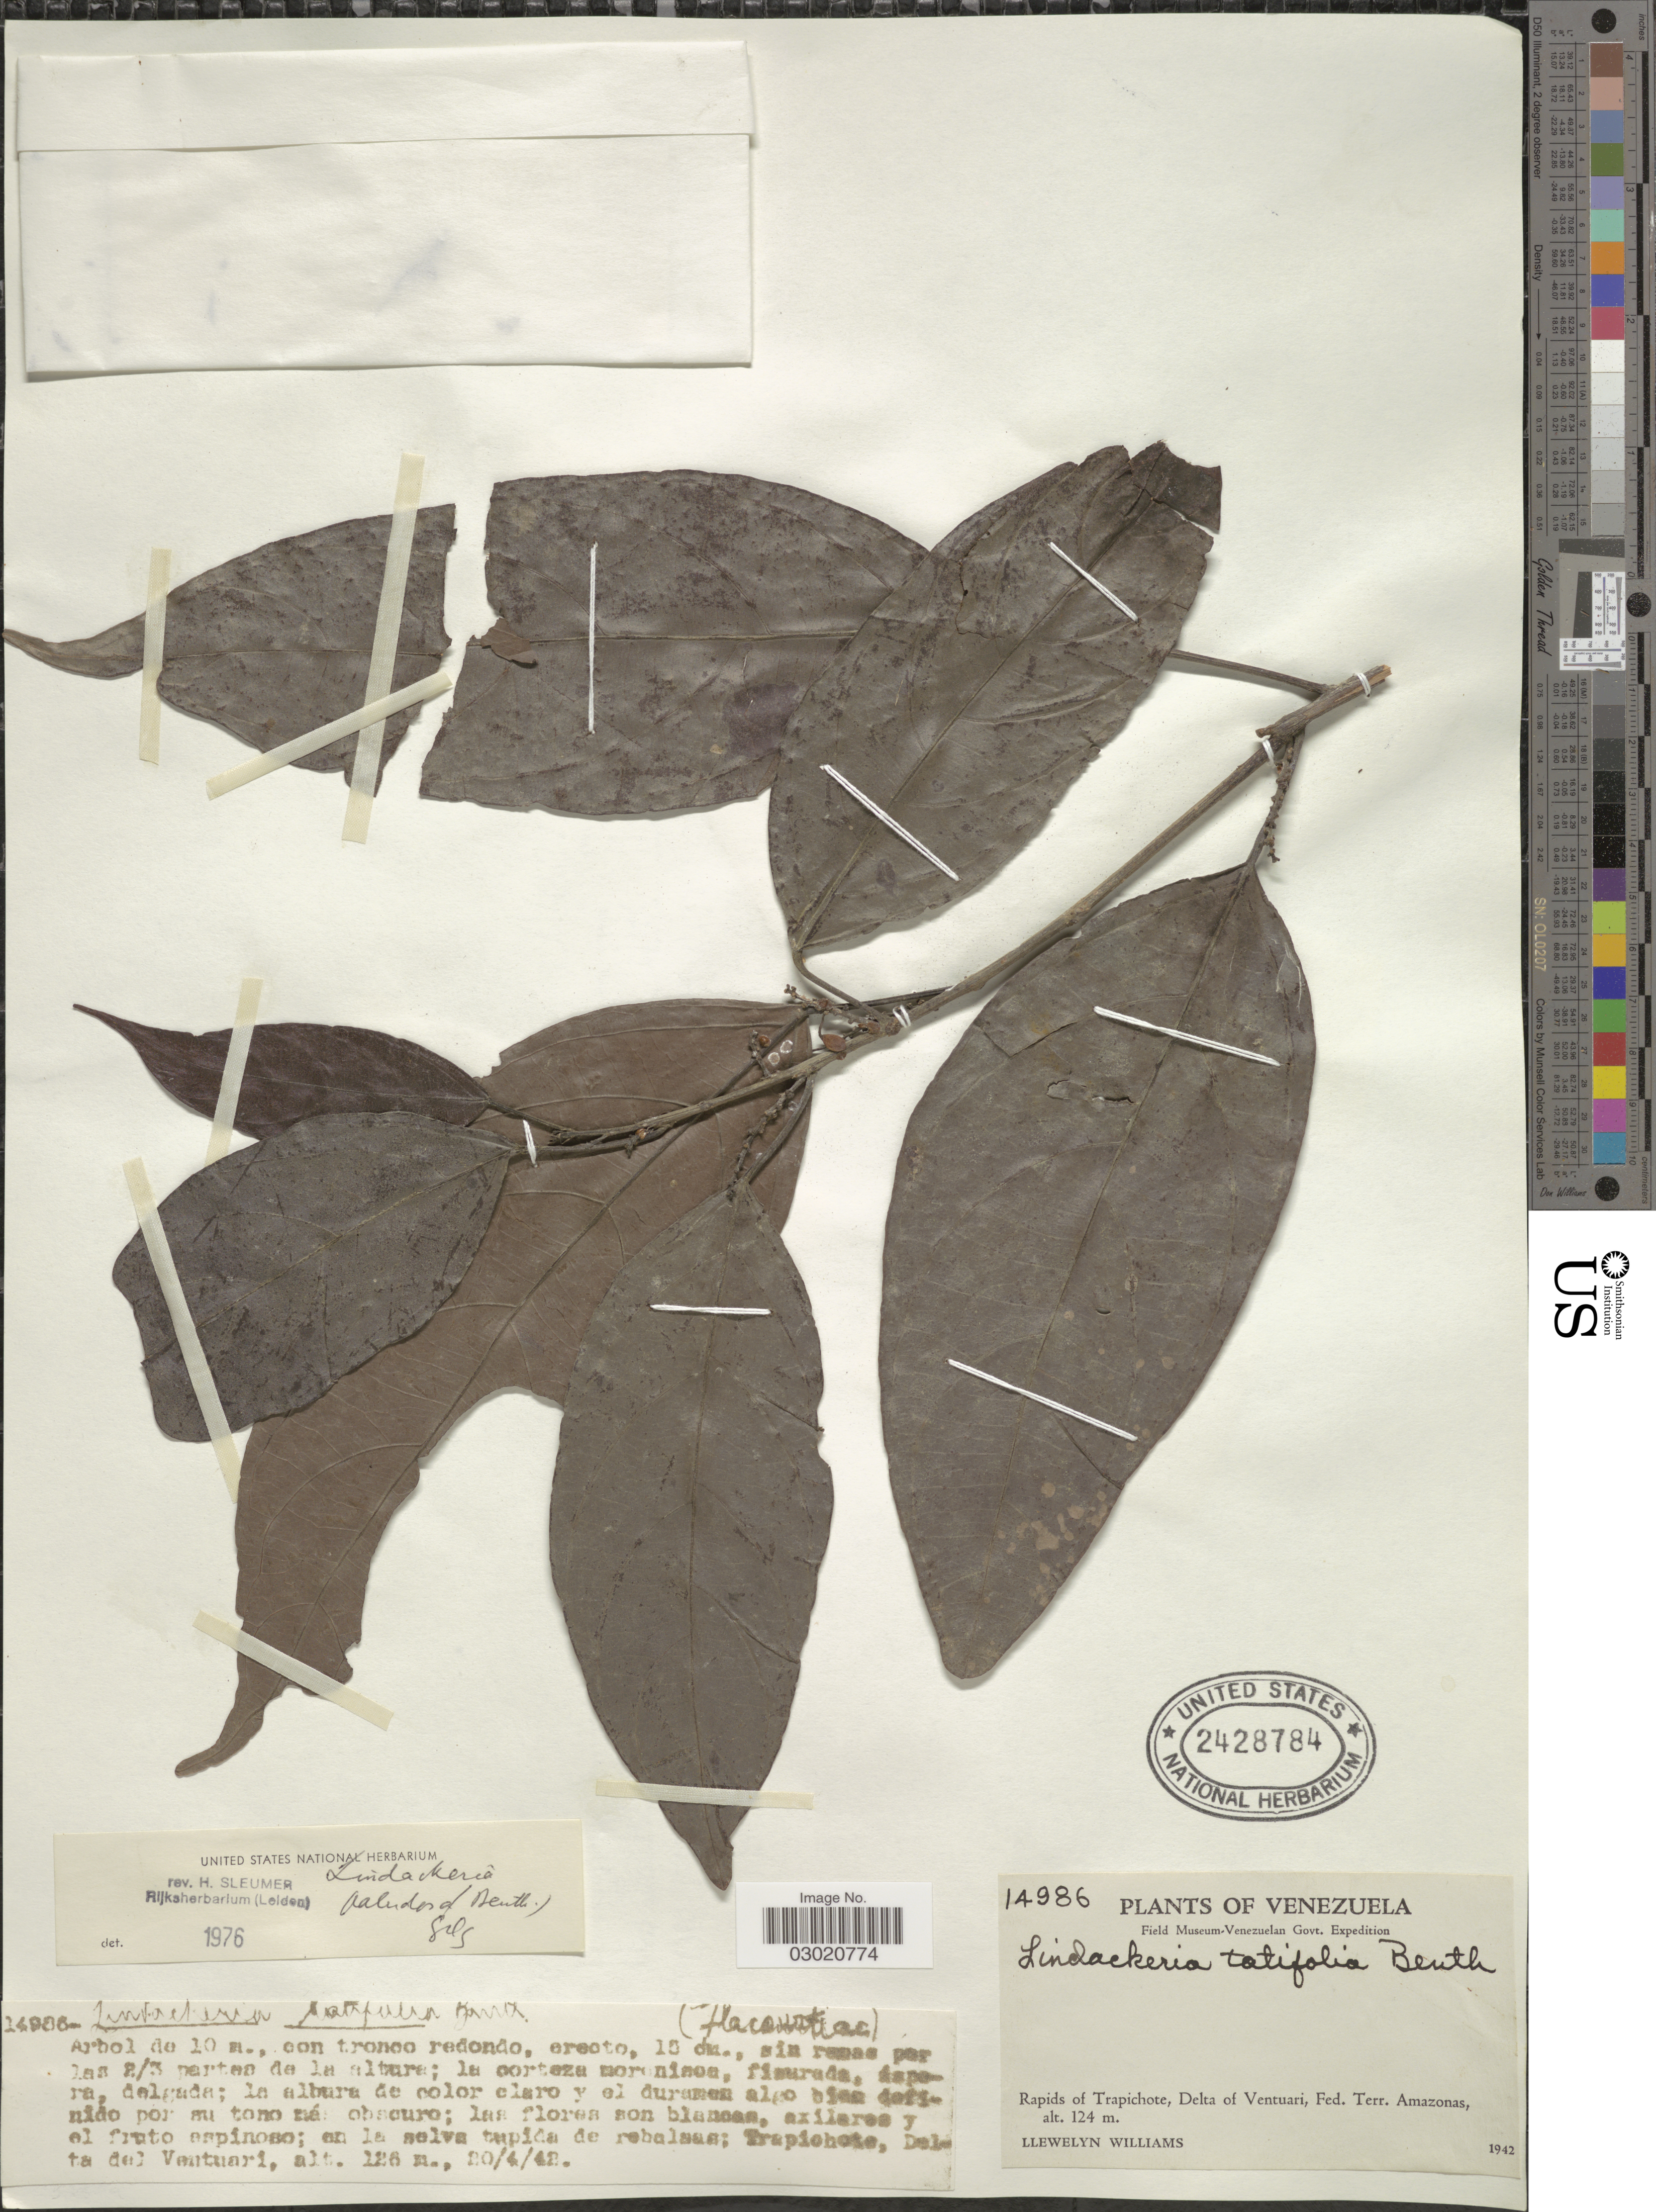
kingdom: Plantae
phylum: Tracheophyta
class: Magnoliopsida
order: Malpighiales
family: Achariaceae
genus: Lindackeria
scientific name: Lindackeria paludosa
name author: (Benth.) Gilg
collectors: Ll. Williams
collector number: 14986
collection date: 1942-04-20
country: Venezuela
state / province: Amazonas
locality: Rapids of Trapichote, Delta of Ventuari, Fed. Terr. Amazonas, Trapichote, Delta del Ventuari.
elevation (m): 126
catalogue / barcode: US 2428784